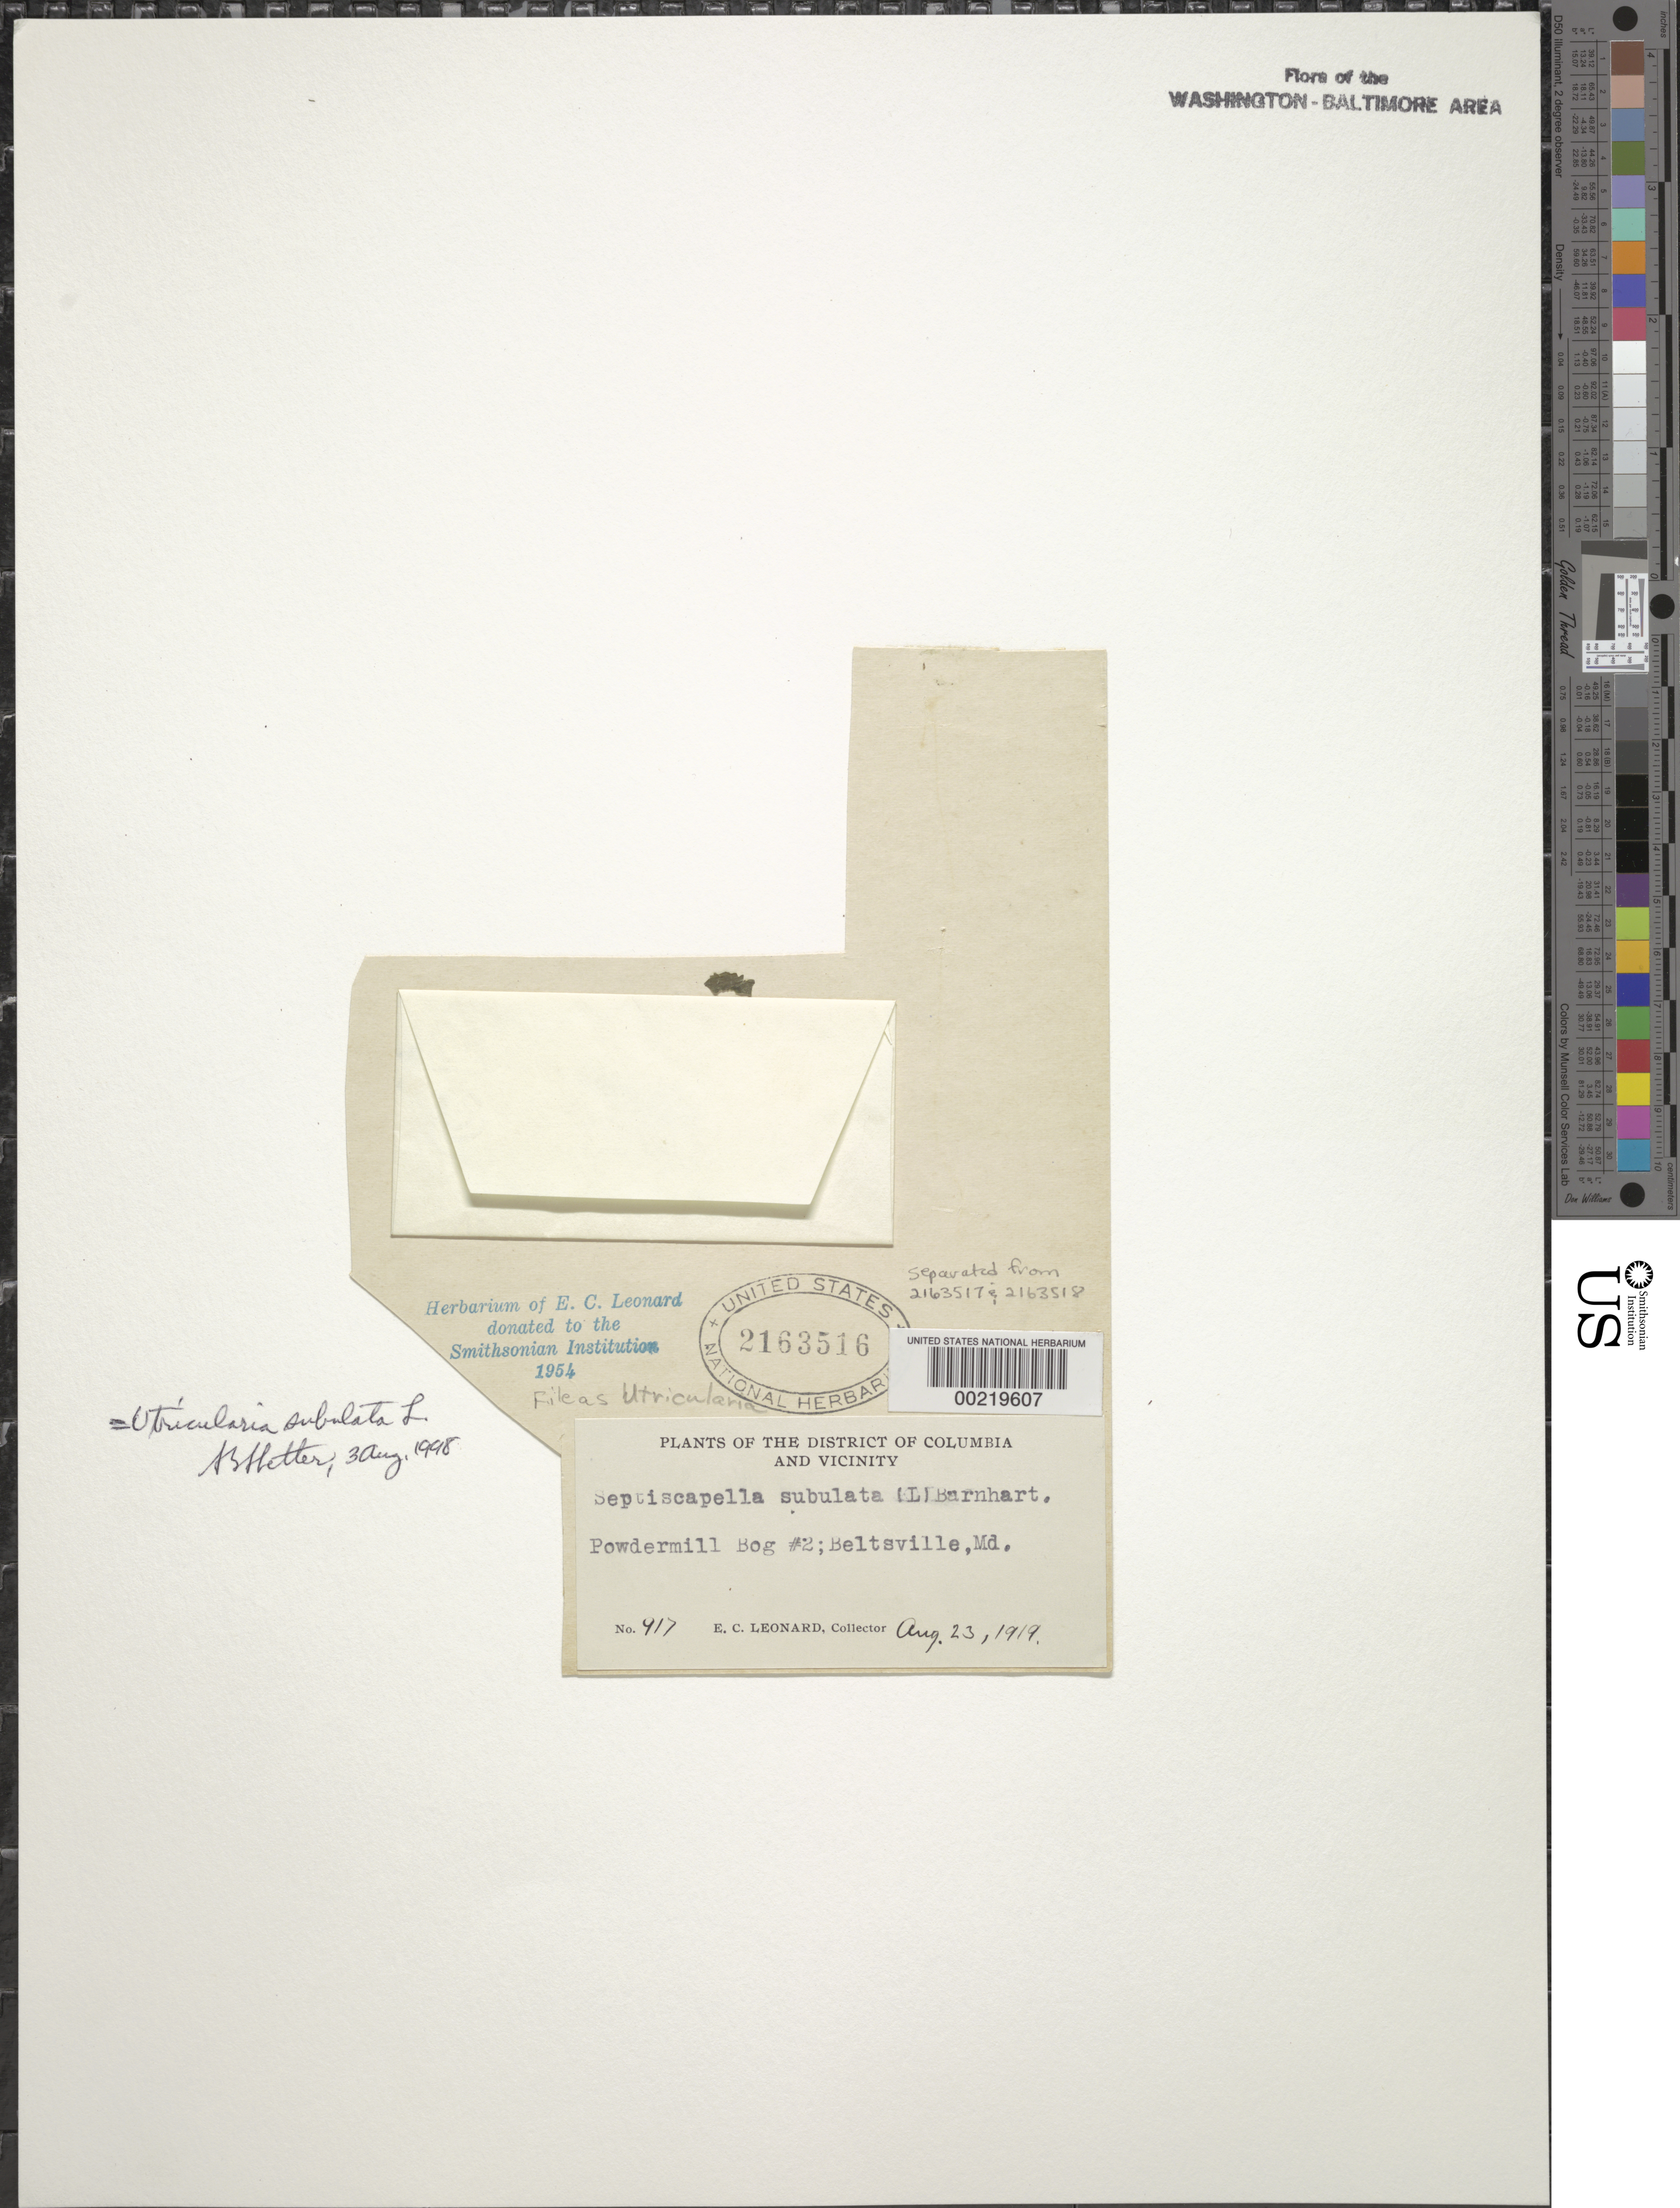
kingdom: Plantae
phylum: Tracheophyta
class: Magnoliopsida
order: Lamiales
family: Lentibulariaceae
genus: Utricularia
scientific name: Utricularia subulata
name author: L.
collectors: E. C. Leonard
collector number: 417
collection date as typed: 23 Aug 1919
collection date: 1919-08-23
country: United States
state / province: Maryland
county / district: Prince George's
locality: Powdermill Bog # 2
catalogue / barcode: US 2163516